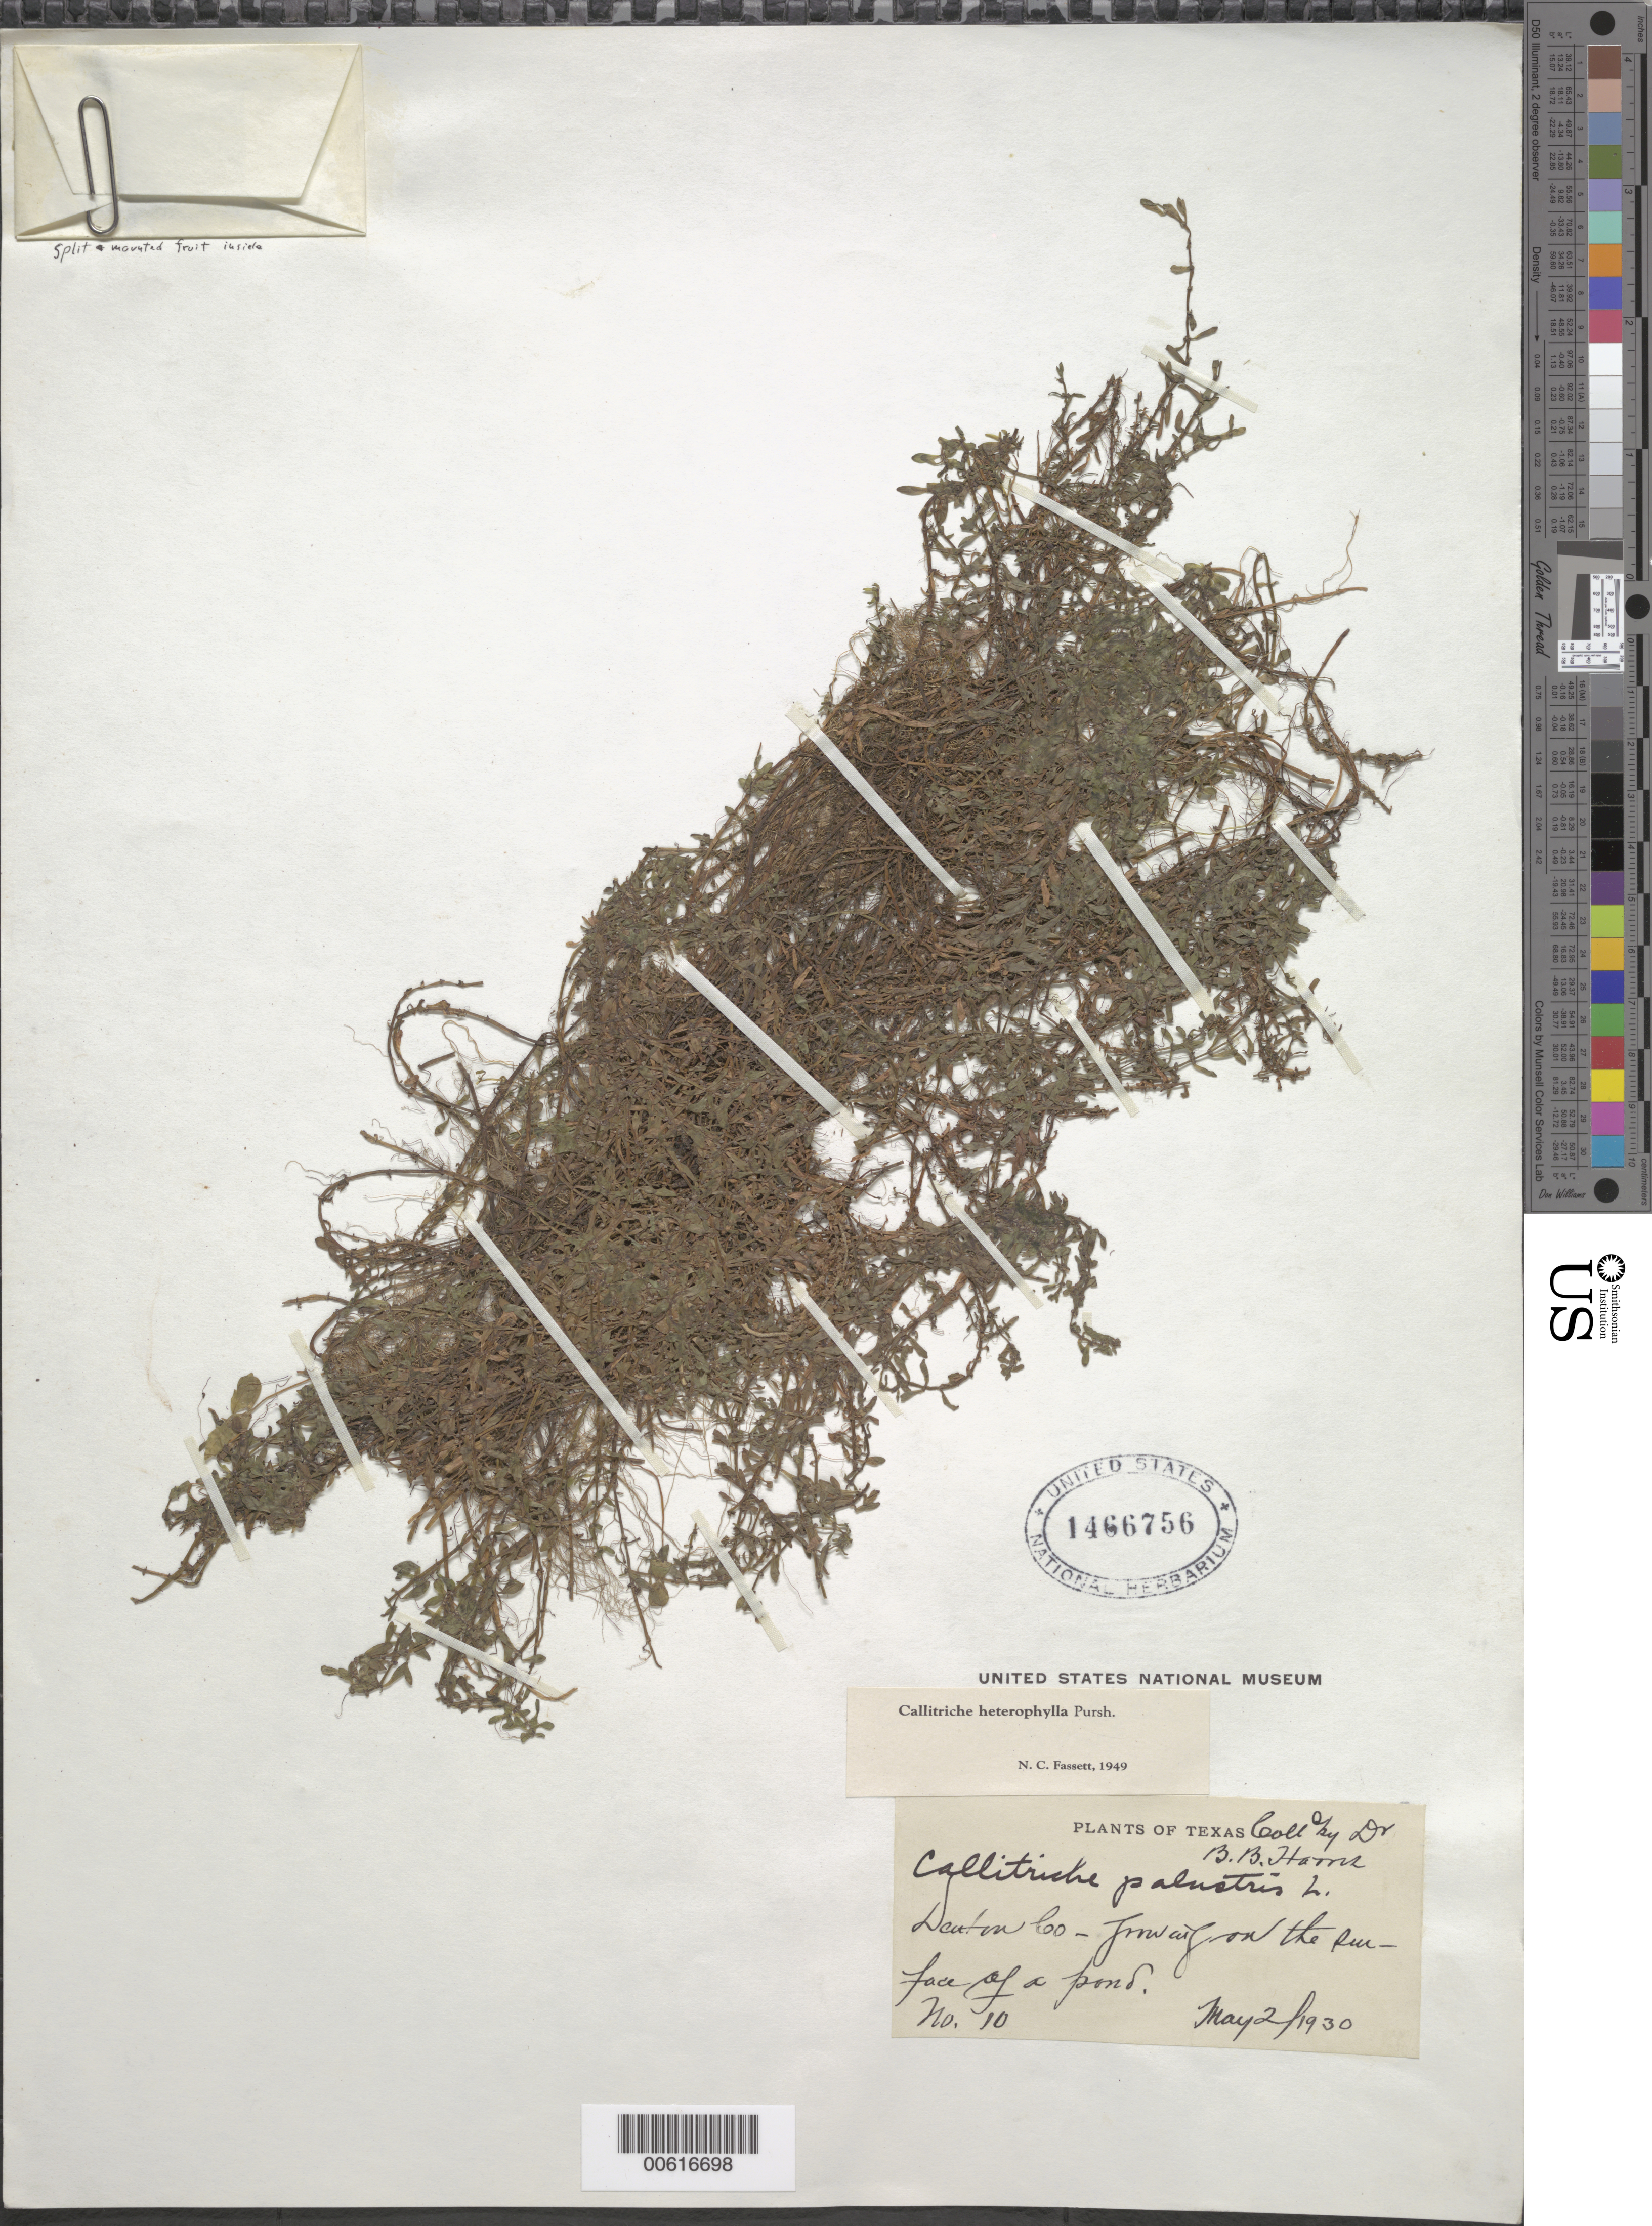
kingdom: Plantae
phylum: Tracheophyta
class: Magnoliopsida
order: Lamiales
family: Plantaginaceae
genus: Callitriche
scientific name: Callitriche heterophylla Pursh emend. Darby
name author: Pursh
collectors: B. B. Harris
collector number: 10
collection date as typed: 02 May 1930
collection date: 1930-05-02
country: United States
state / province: Texas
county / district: Denton ?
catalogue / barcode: US 1466756